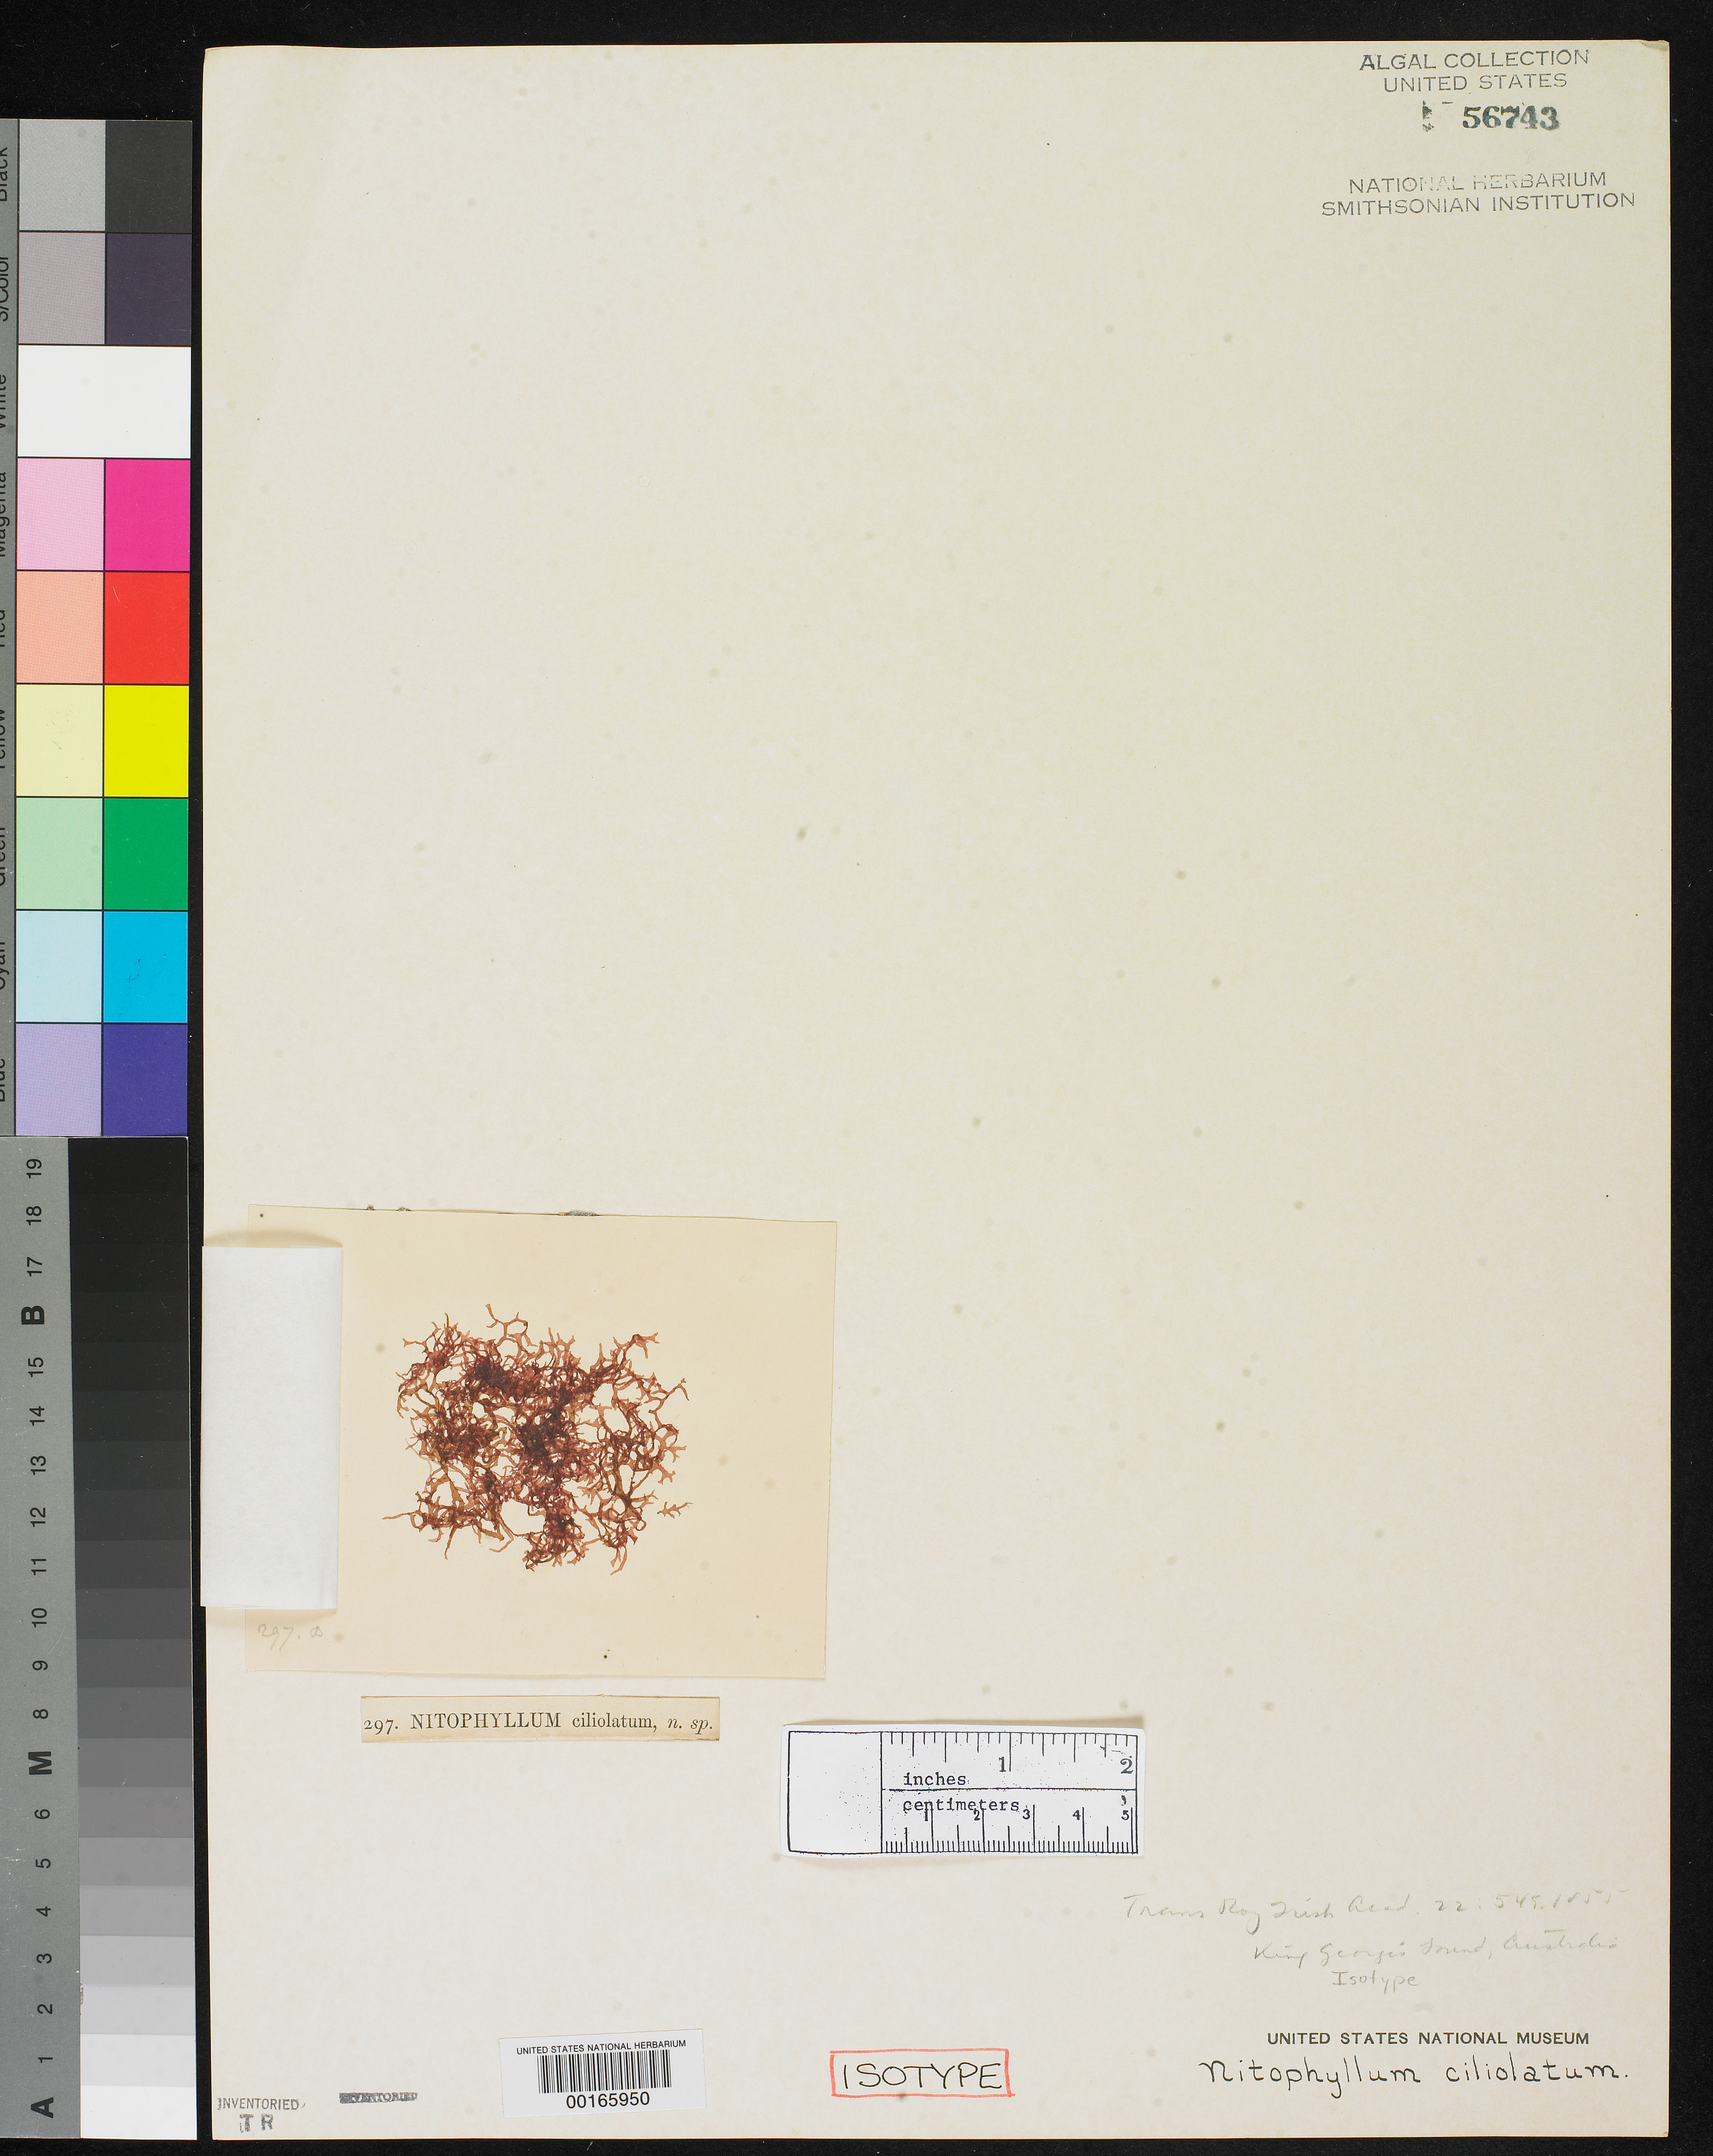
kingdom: Plantae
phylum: Rhodophyta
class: Florideophyceae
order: Ceramiales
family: Delesseriaceae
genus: Nitophyllum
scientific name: Nitophyllum ciliolatum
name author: Harv.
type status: Isotype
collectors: W. Harvey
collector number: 297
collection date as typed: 1854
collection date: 1854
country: Australia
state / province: Western Australia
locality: King George Sound.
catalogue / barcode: US 56743